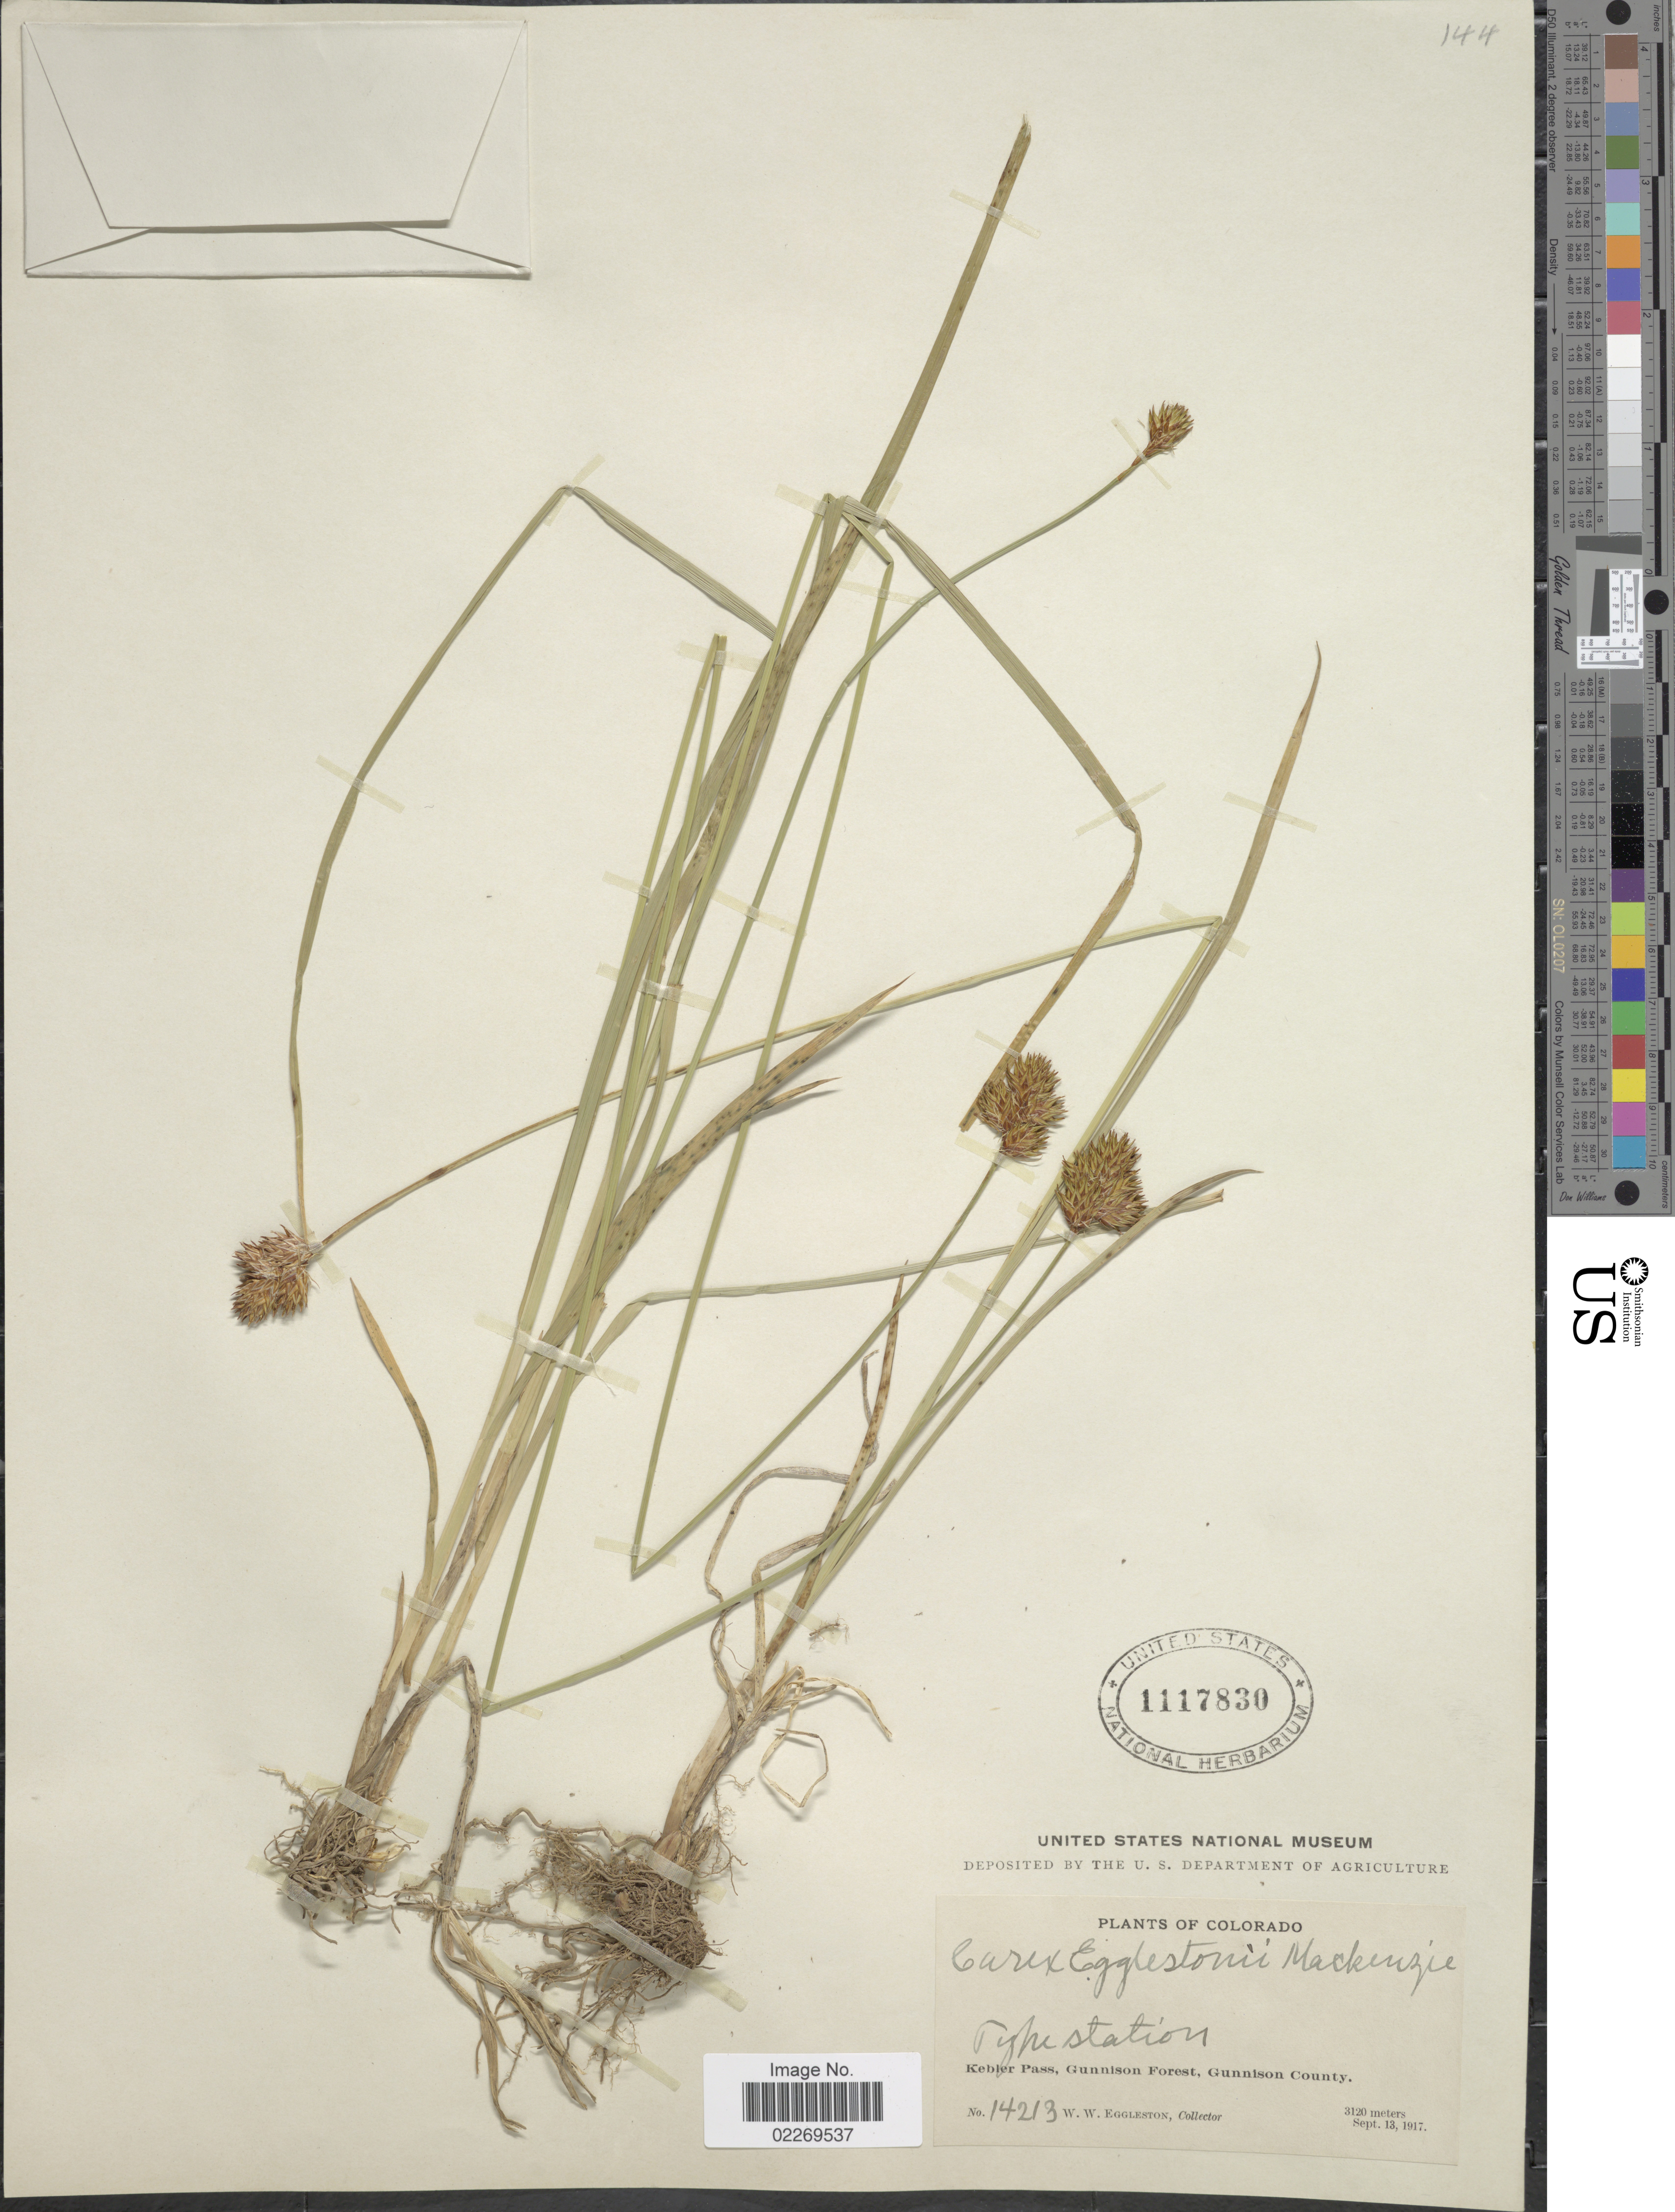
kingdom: Plantae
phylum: Tracheophyta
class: Liliopsida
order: Poales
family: Cyperaceae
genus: Carex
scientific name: Carex egglestonii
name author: Mack.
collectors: W. W. Eggleston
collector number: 14213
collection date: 1917-09-13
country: United States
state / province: Colorado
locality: Type station, Kebler Pass, Gunnison Forest, Gunnison County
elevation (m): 3120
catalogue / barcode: US 1117830